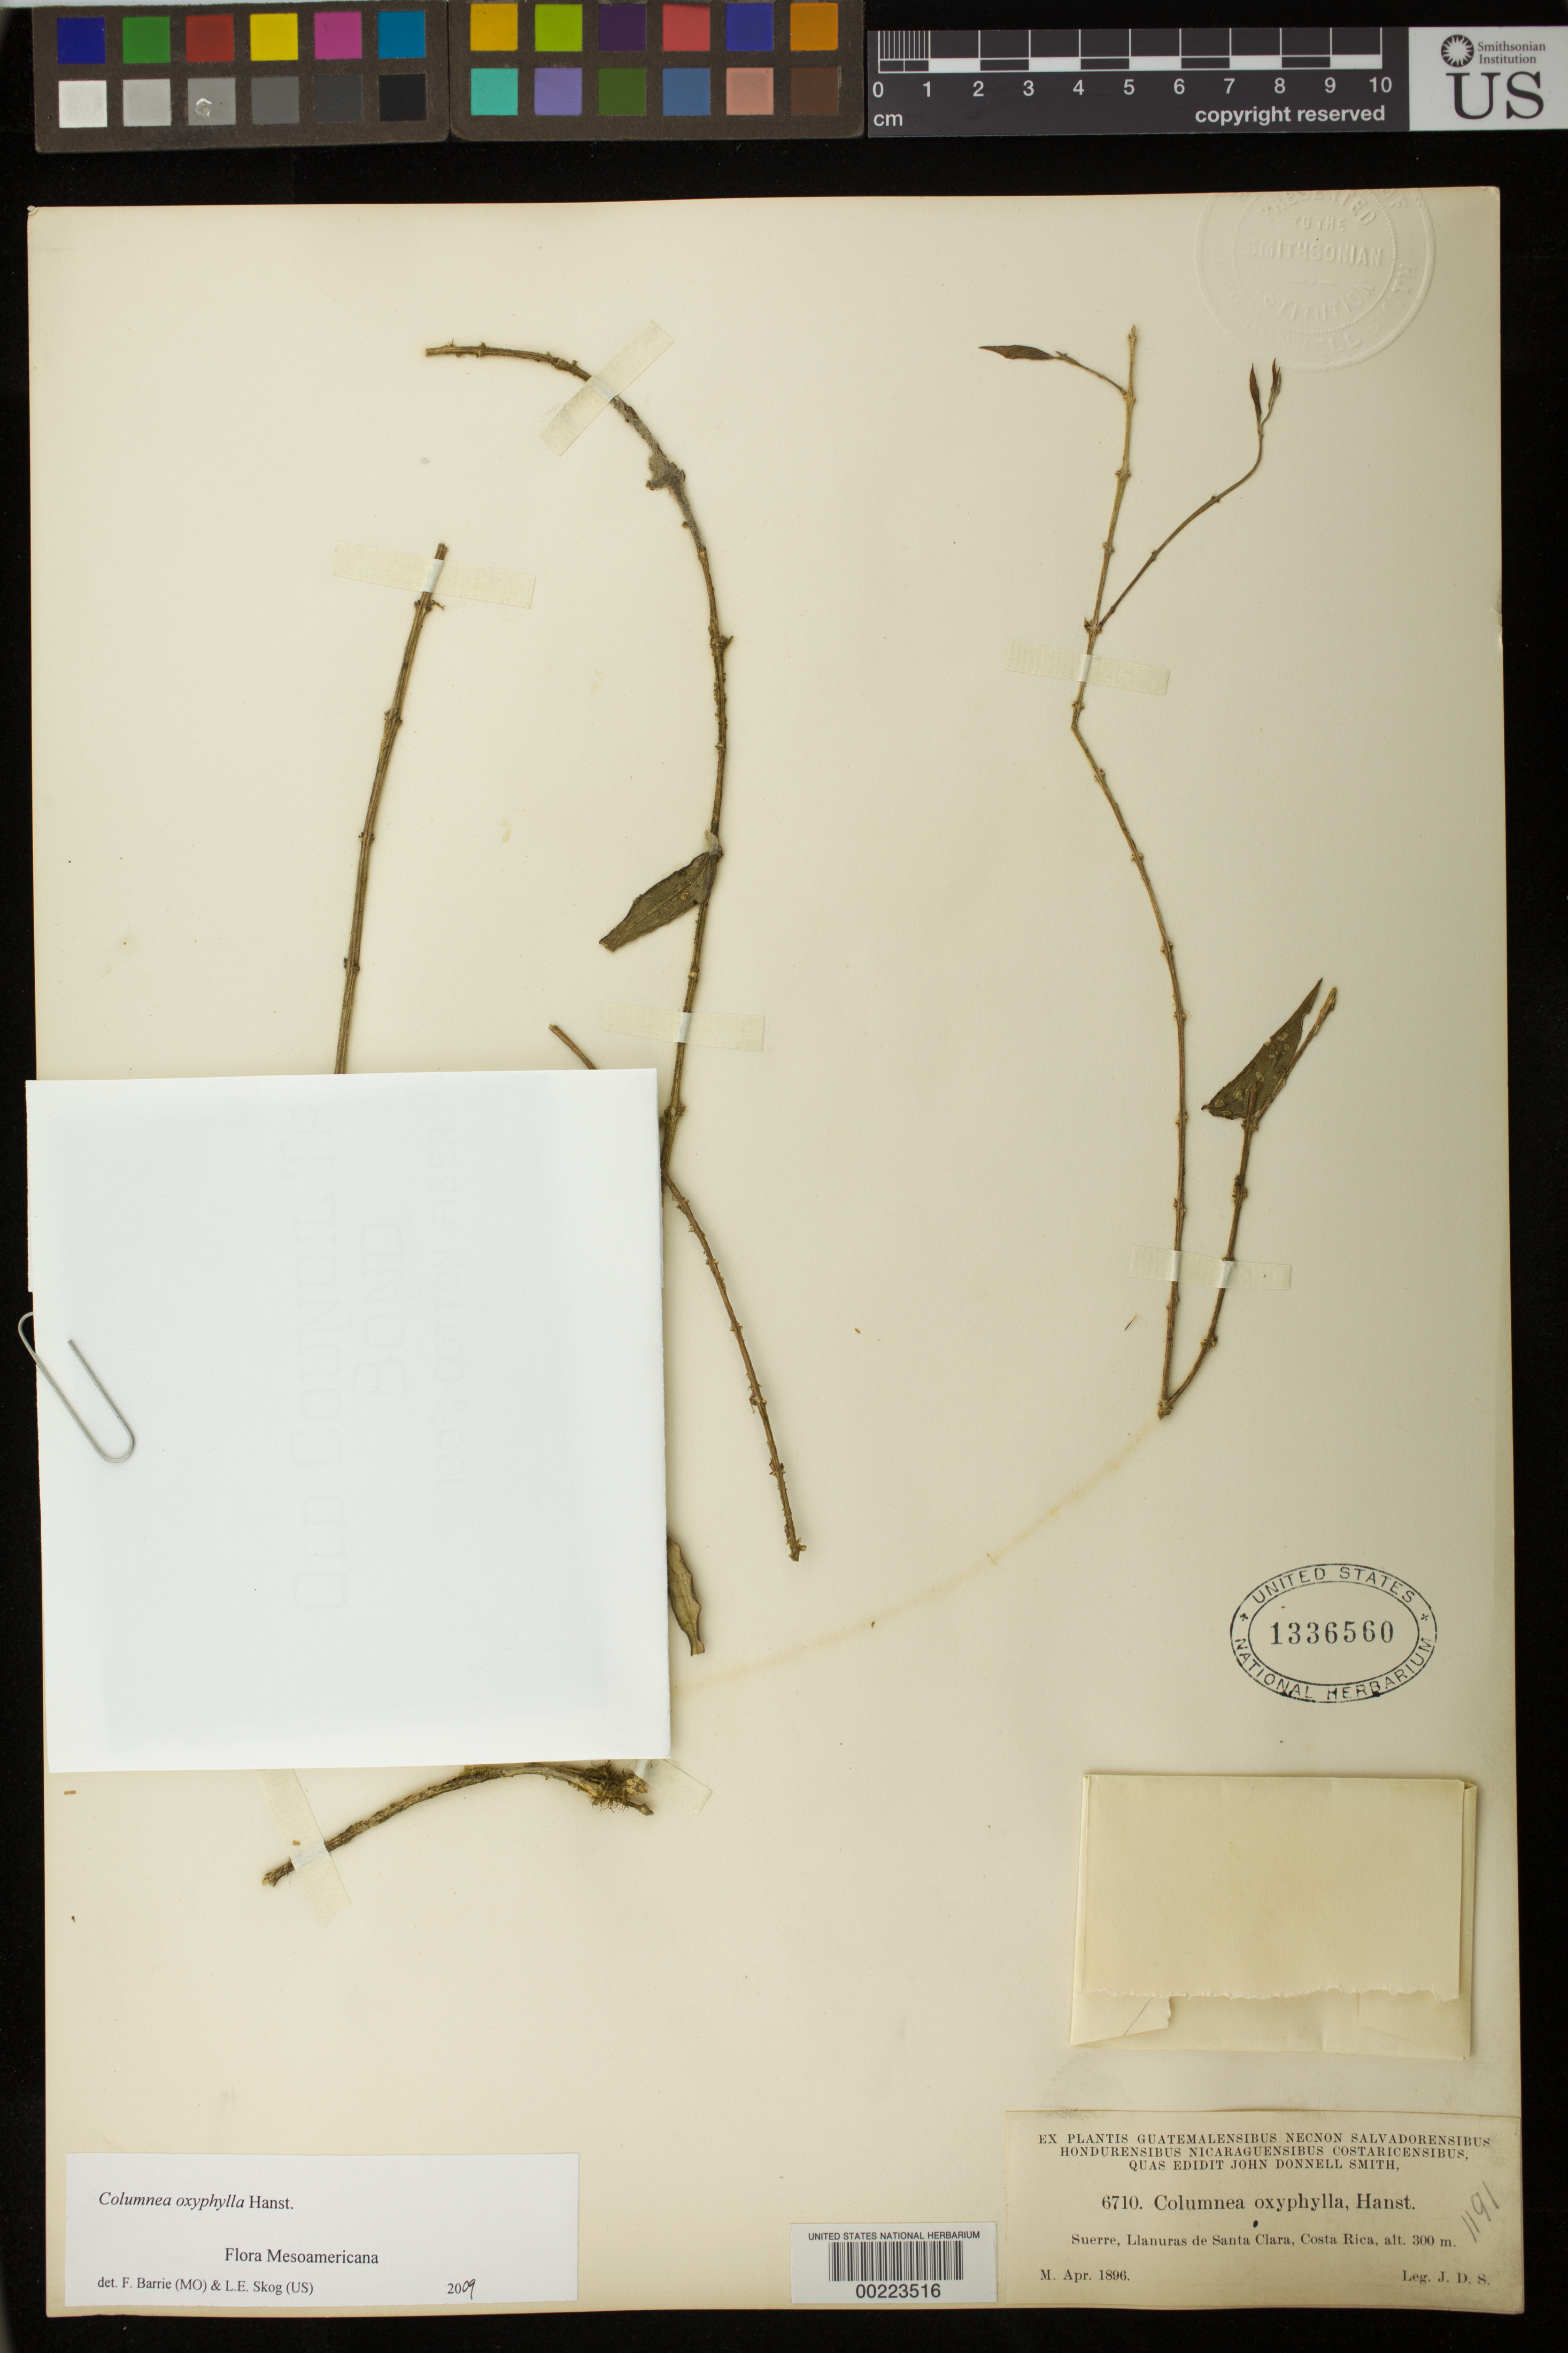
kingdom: Plantae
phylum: Tracheophyta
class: Magnoliopsida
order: Lamiales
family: Gesneriaceae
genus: Columnea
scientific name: Columnea oxyphylla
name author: Hanst.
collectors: J. Donnell Smith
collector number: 6710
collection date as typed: Apr 1896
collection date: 1896-04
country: Costa Rica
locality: Suerre, Llanuras de Santa Clara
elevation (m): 300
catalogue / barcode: US 1336560